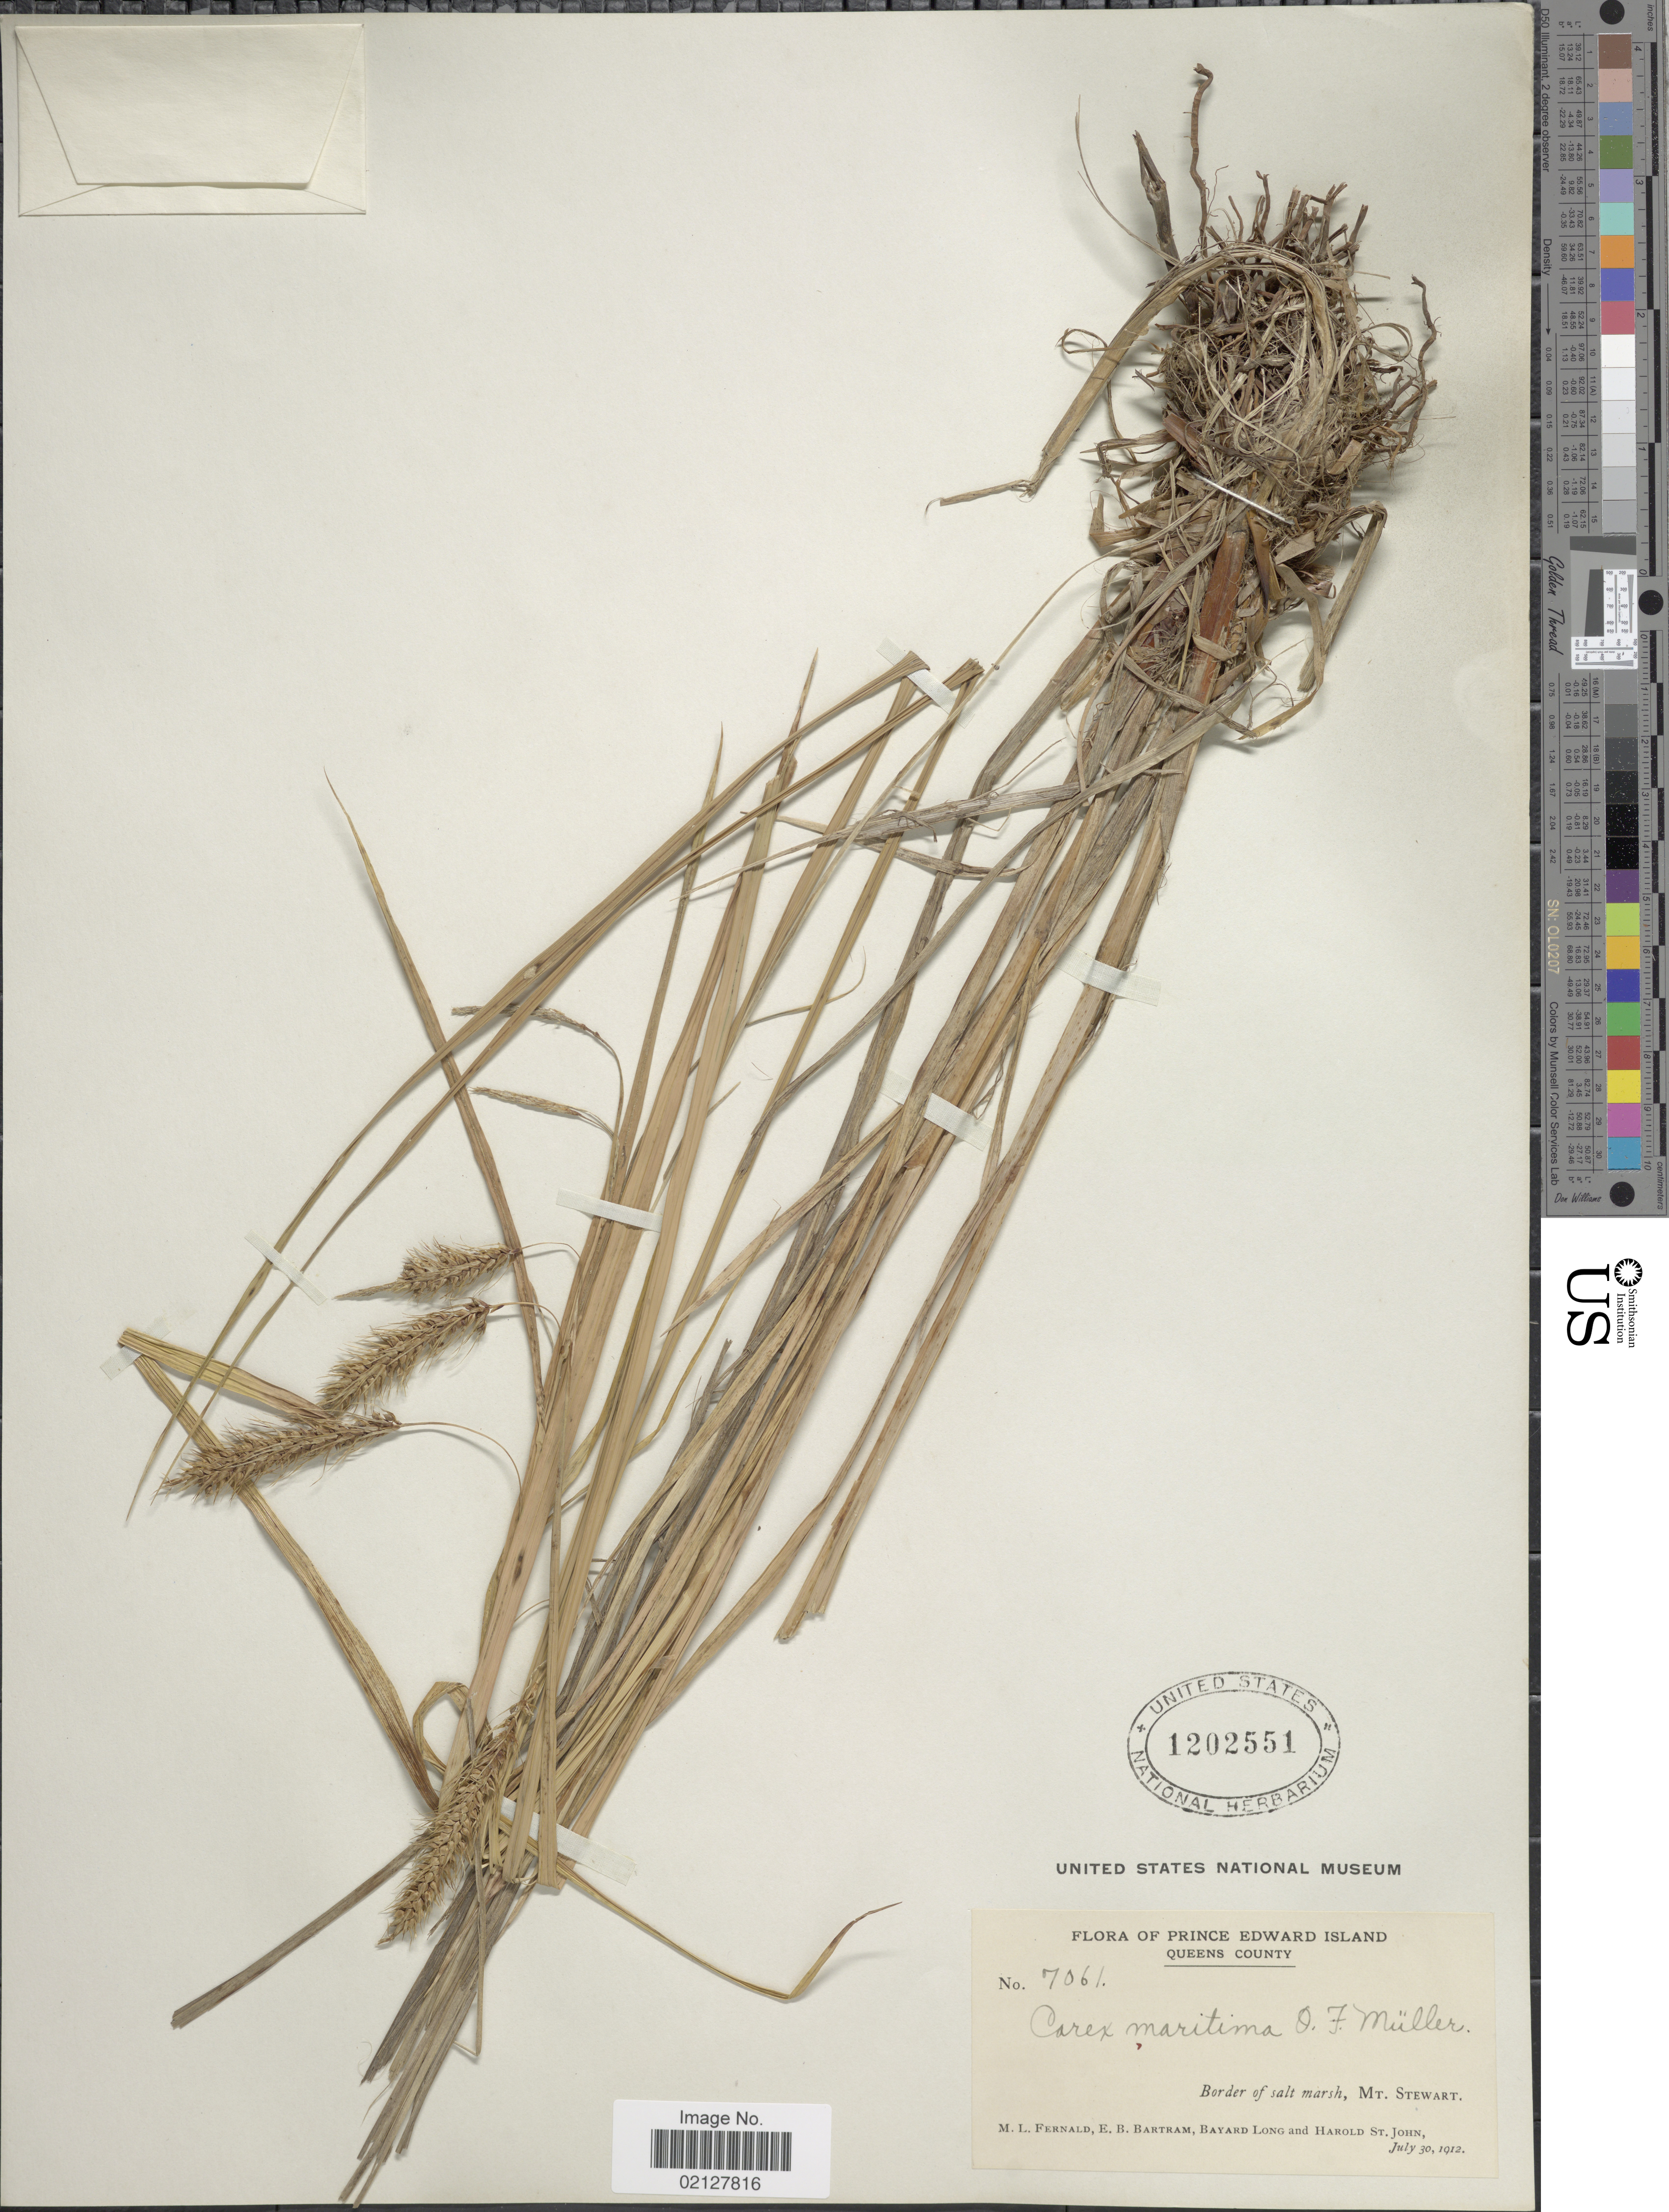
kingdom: Plantae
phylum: Tracheophyta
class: Liliopsida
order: Poales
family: Cyperaceae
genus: Carex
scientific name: Carex paleacea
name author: Schreb. ex Wahlenb.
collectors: M. L. Fernald, E. B. Bartram, B. H. Long & H. St. John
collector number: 7061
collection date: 1912-07-30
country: Canada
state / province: Prince Edward Island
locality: Prince Edward Island, Queens County. Border of salt marsh, Mt. Stewart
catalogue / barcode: US 1202551